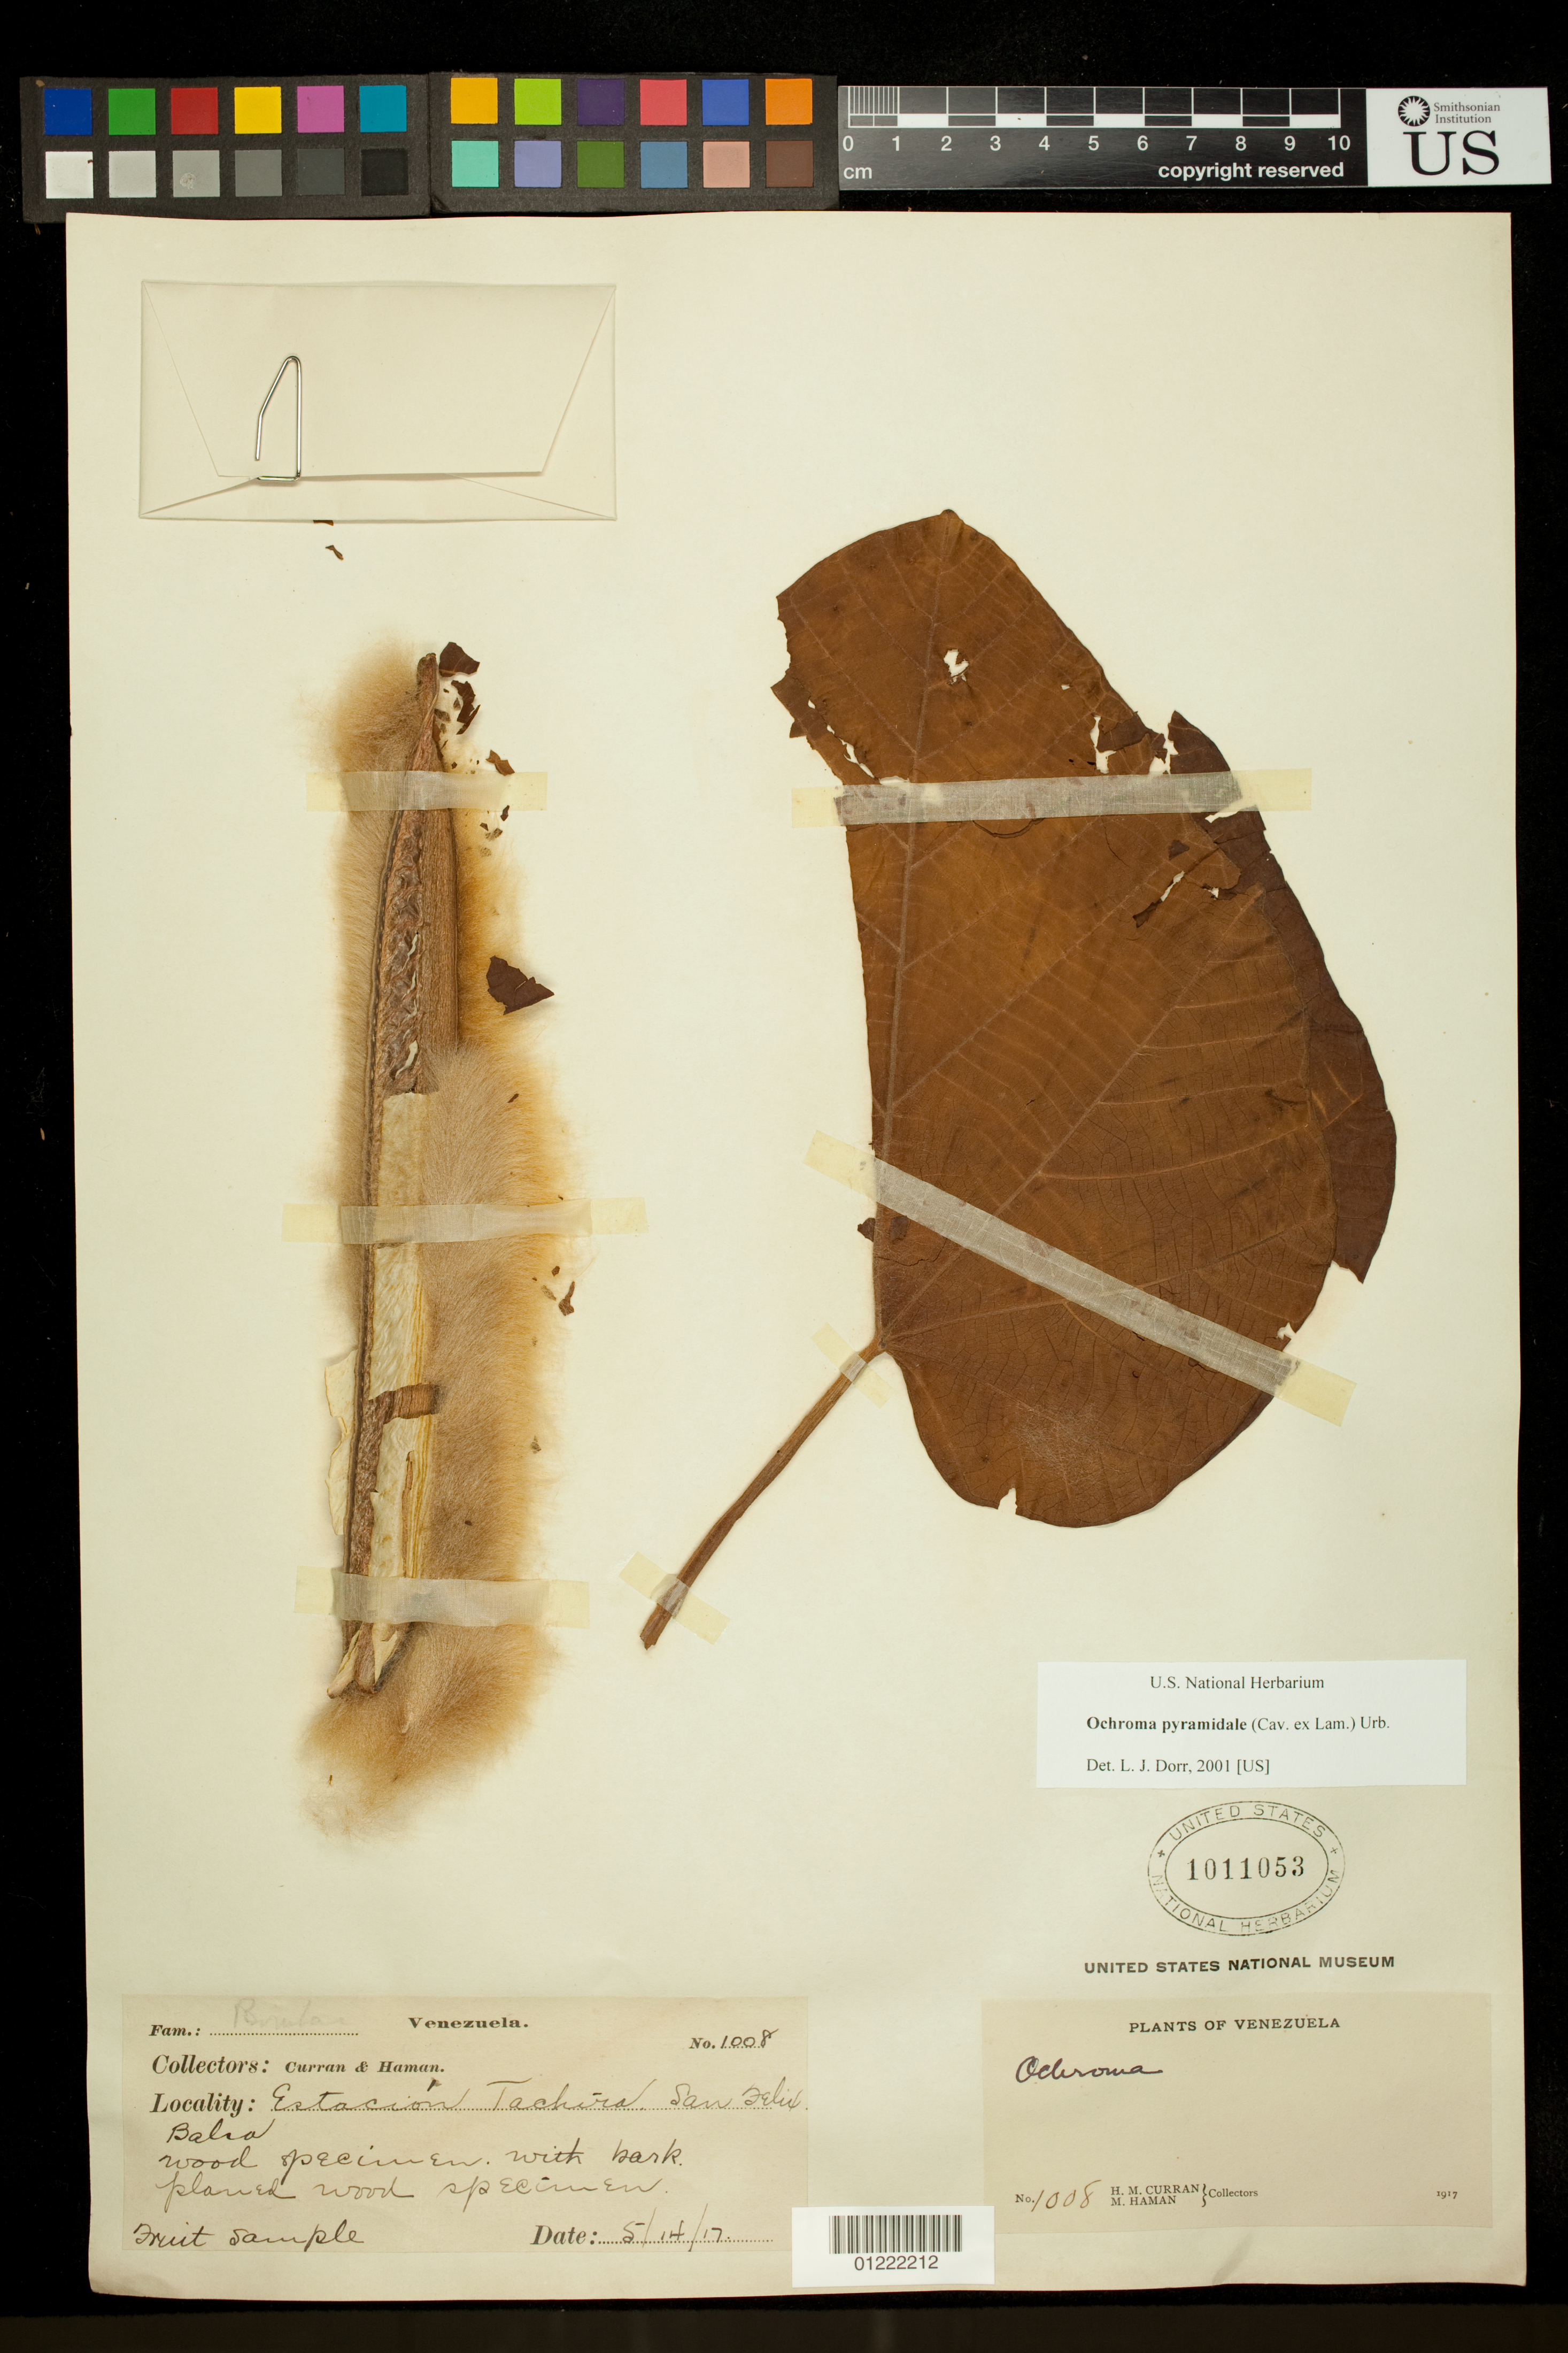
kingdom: Plantae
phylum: Tracheophyta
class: Magnoliopsida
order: Malvales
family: Malvaceae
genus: Ochroma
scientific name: Ochroma pyramidale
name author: (Cav. ex Lam.) Urb.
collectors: H. M. Curran & M. Haman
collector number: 1008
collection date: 1917-05-14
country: Venezuela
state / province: Tachira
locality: Estacion Tachira. San Felix.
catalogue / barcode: US 1011053